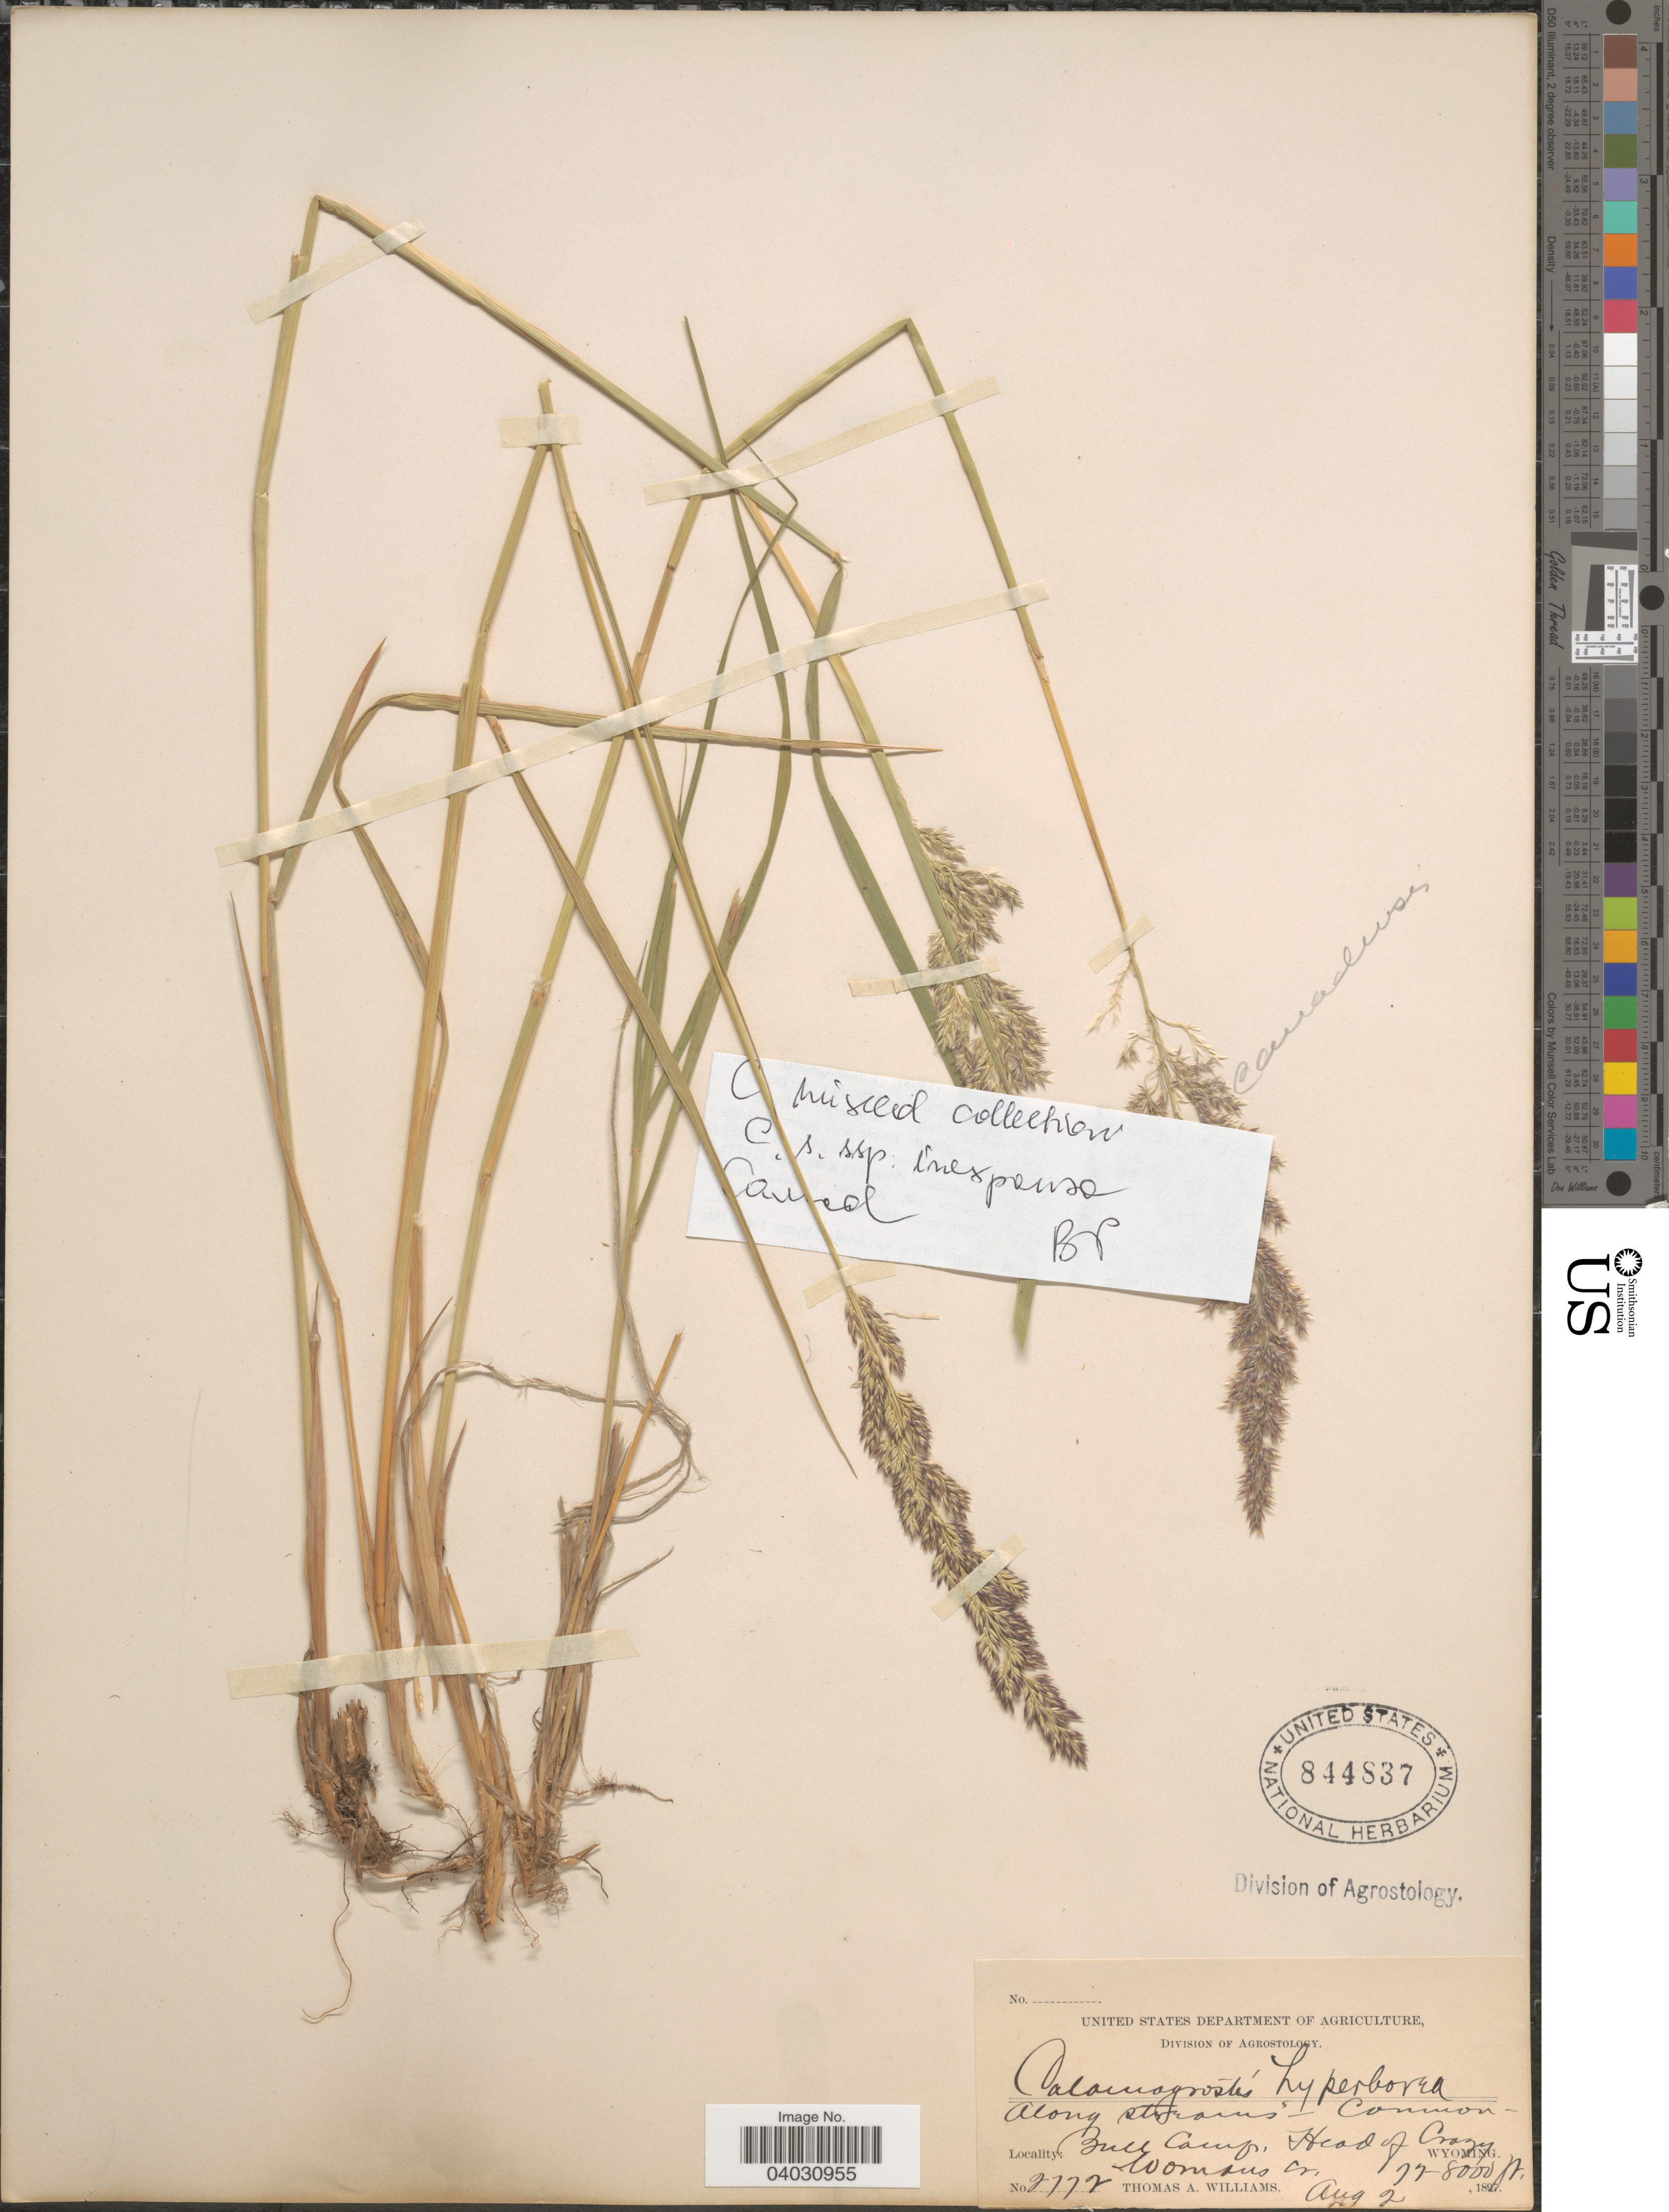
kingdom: Plantae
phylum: Tracheophyta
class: Liliopsida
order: Poales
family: Poaceae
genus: Calamagrostis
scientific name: Calamagrostis sp.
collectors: T. A. Williams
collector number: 2772*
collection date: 1897-08-02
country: United States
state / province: Wyoming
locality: Bull Camp, Head of Crazy Womans Cr.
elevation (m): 2347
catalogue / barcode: US 844837